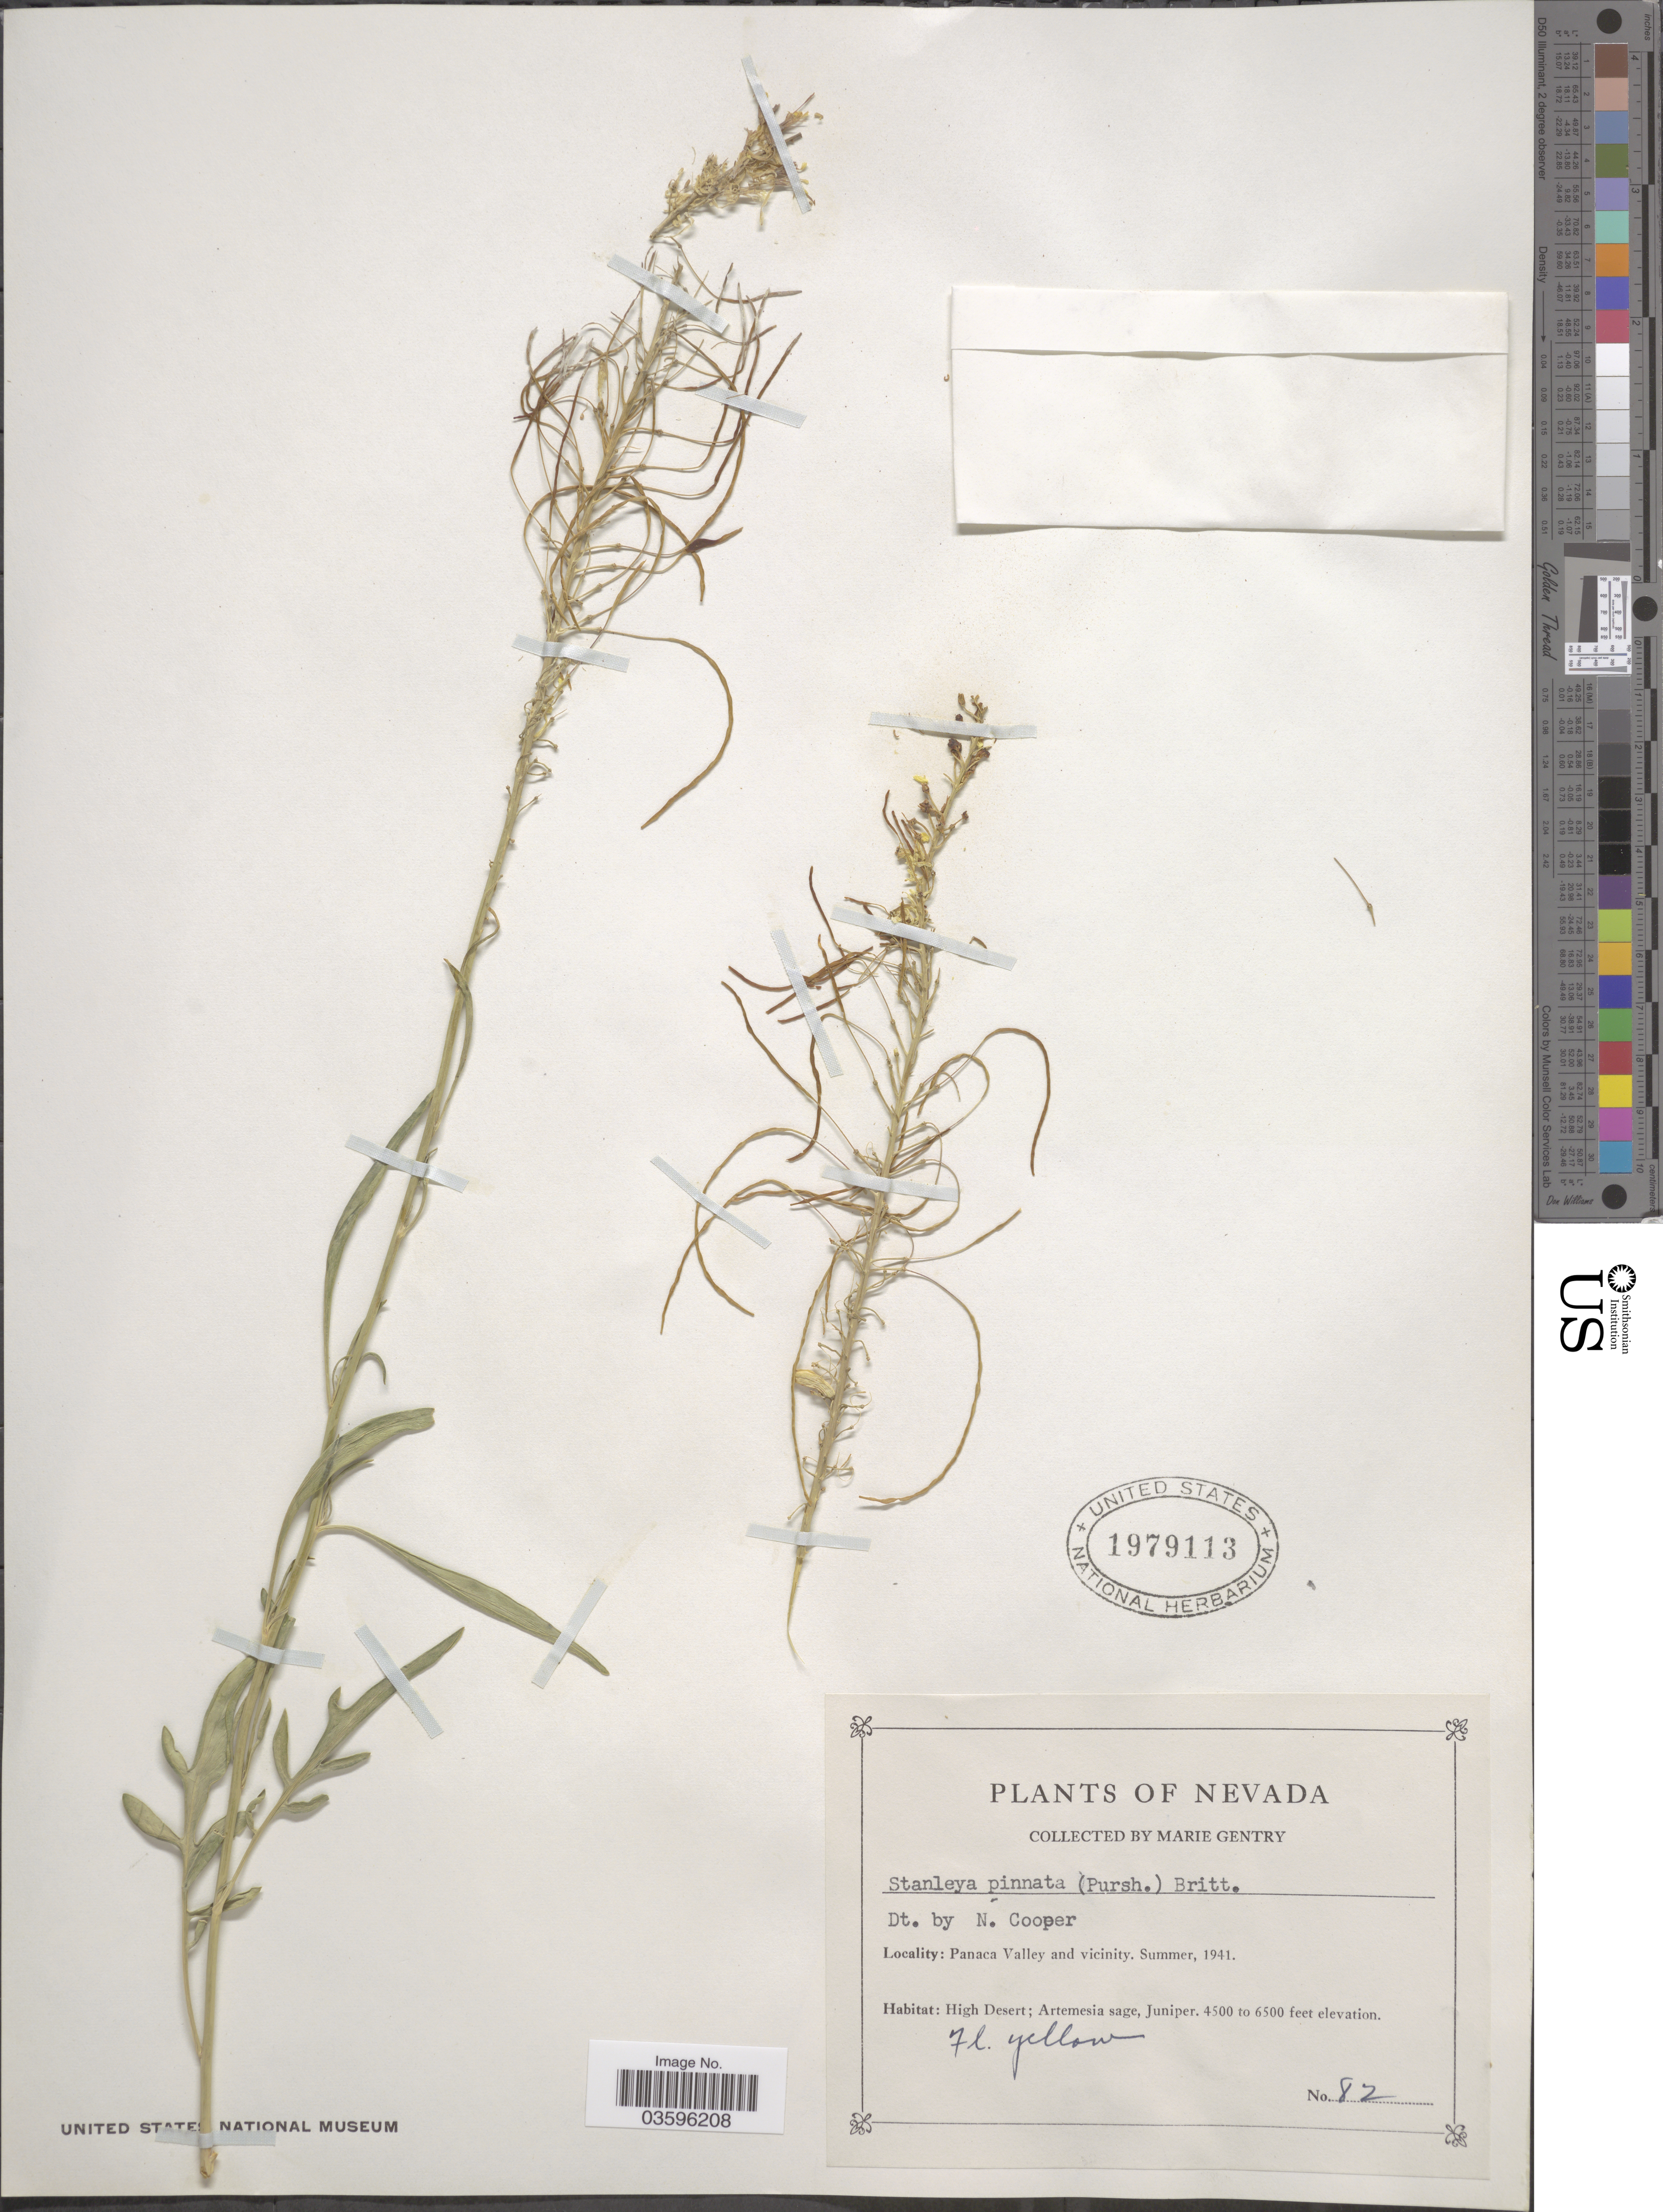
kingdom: Plantae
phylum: Tracheophyta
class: Magnoliopsida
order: Brassicales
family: Brassicaceae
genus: Stanleya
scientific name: Stanleya pinnata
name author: (Pursh) Britton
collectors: M. Gentry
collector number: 82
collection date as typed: Summer 1941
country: United States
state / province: Nevada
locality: Panaca Valley and vicinity.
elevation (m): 1372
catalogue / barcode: US 1979113